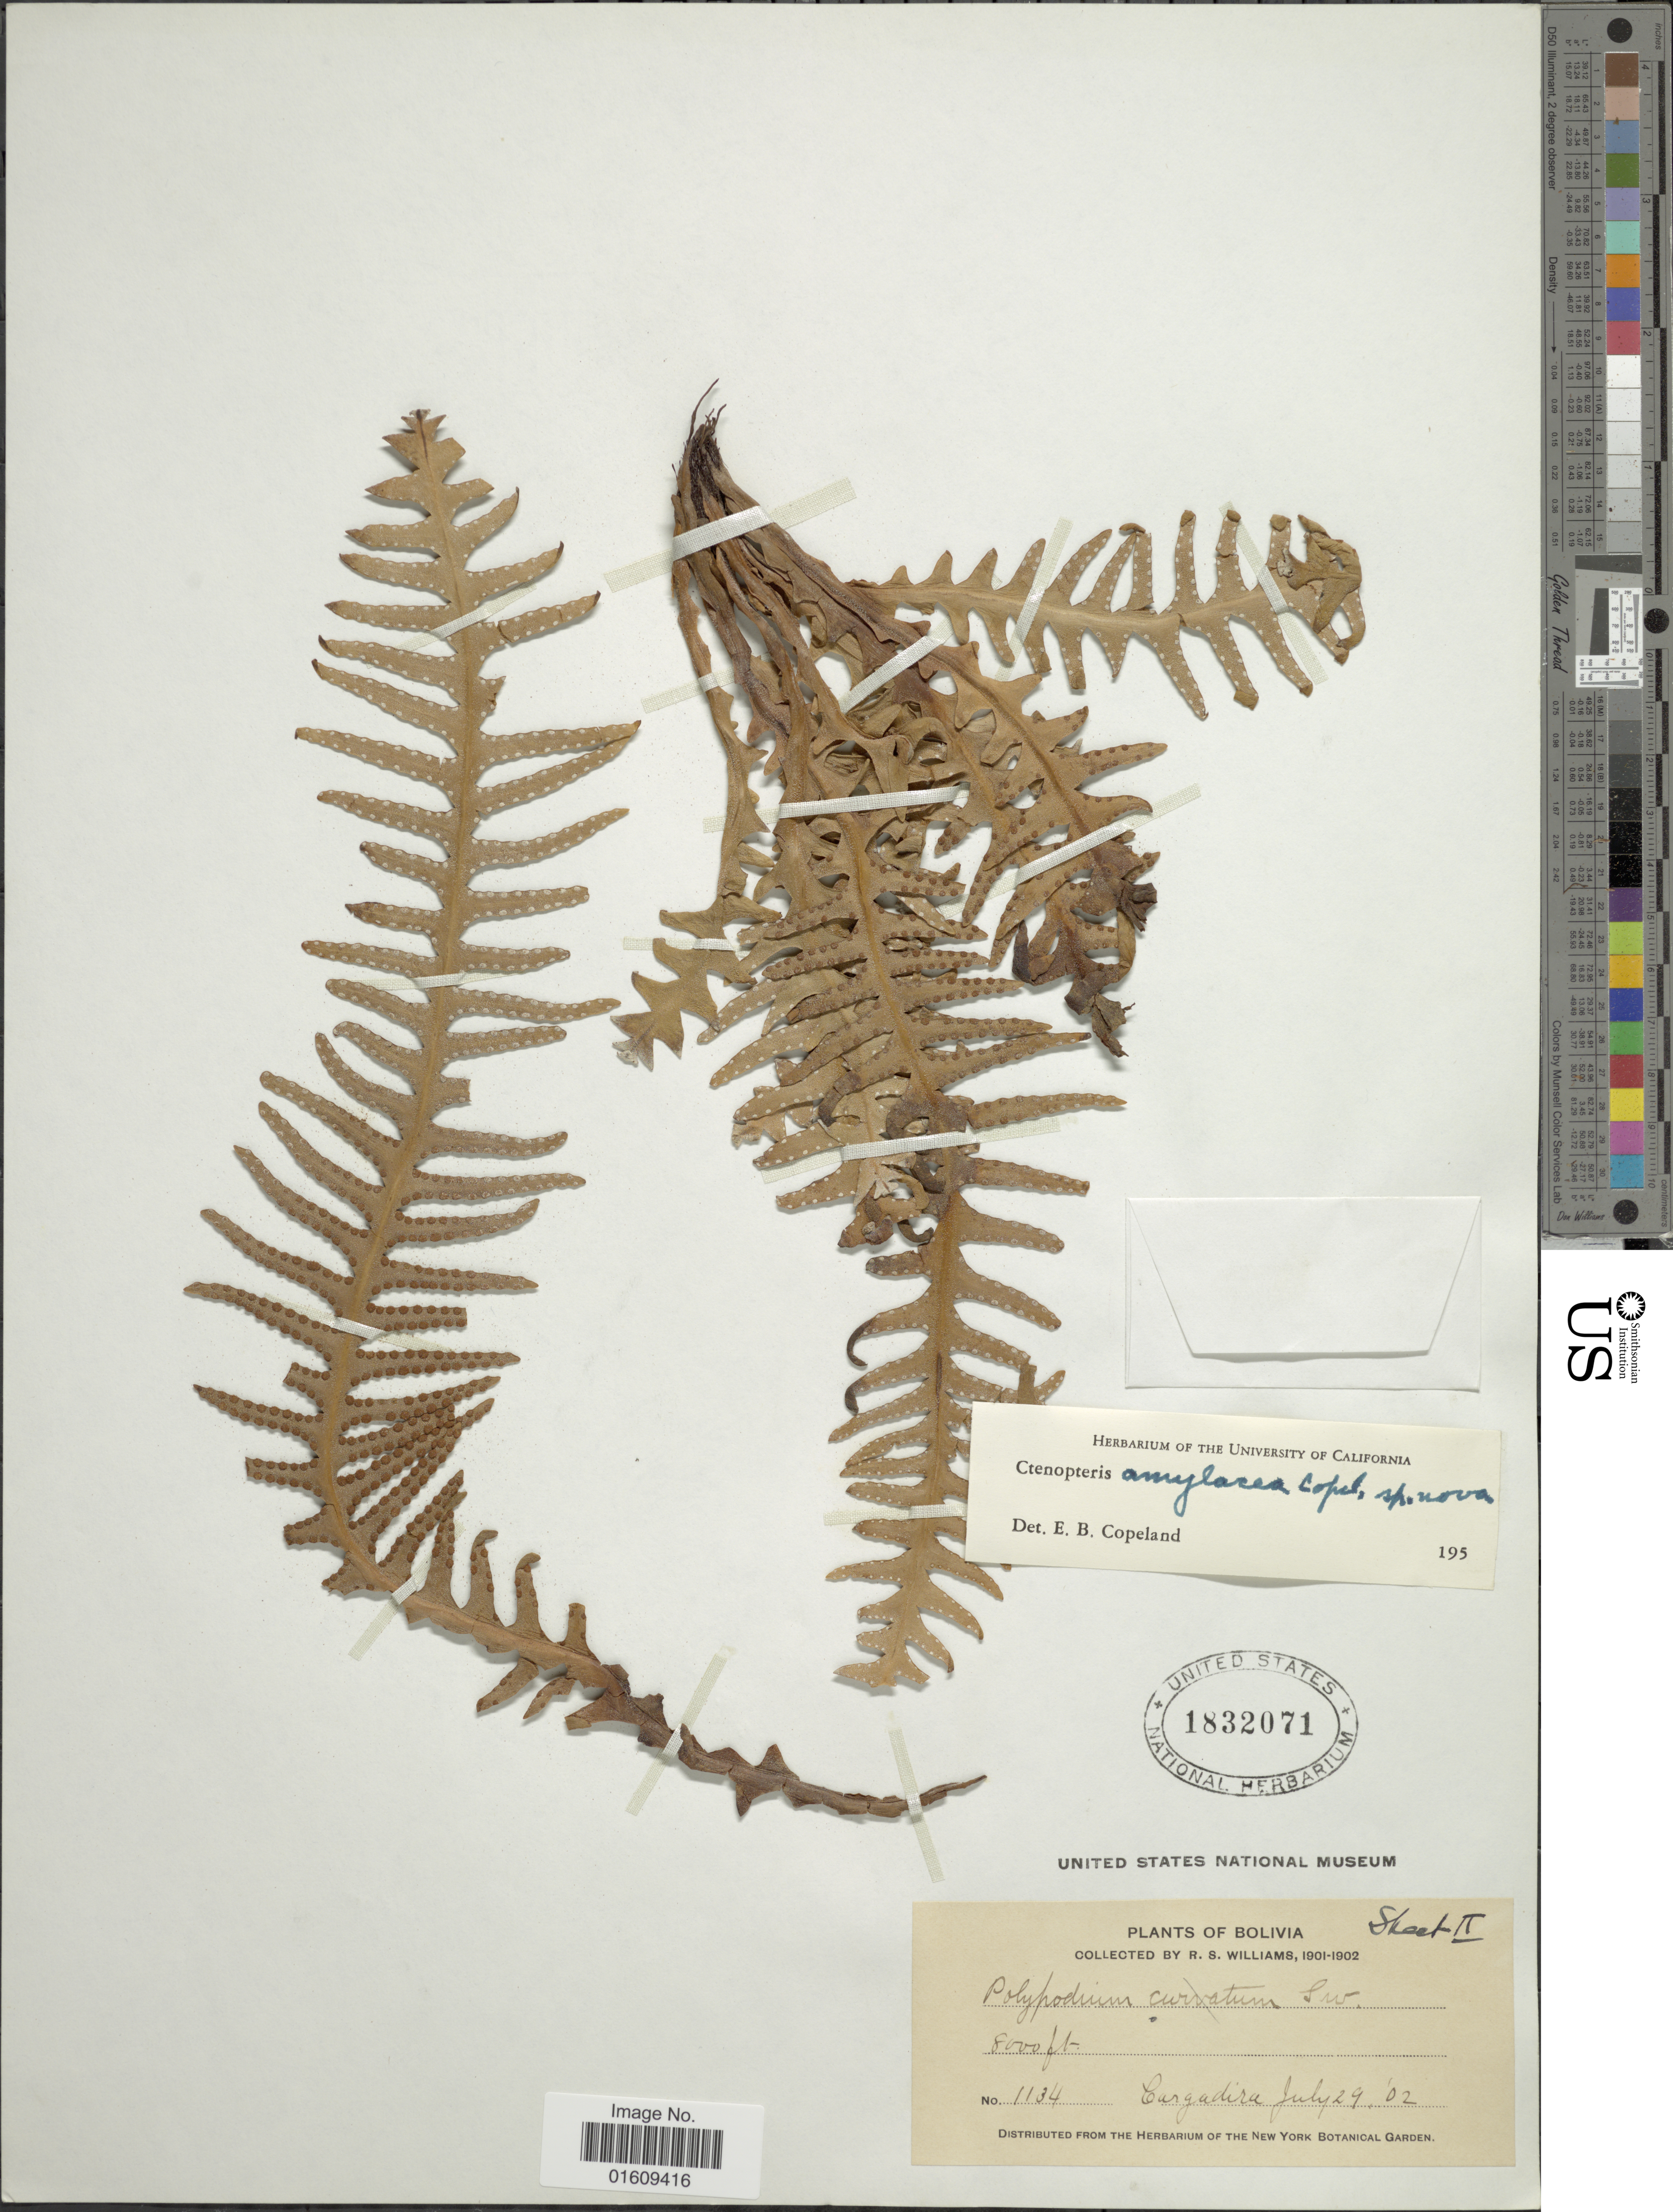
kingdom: Plantae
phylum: Tracheophyta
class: Polypodiopsida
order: Polypodiales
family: Polypodiaceae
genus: Ceradenia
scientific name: Ceradenia curvata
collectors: R. S. Williams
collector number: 1134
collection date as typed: July 29, '02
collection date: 1902-07-29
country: Bolivia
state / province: La Paz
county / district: Franz Tamayo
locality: Cargadira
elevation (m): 2438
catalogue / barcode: US 1832071